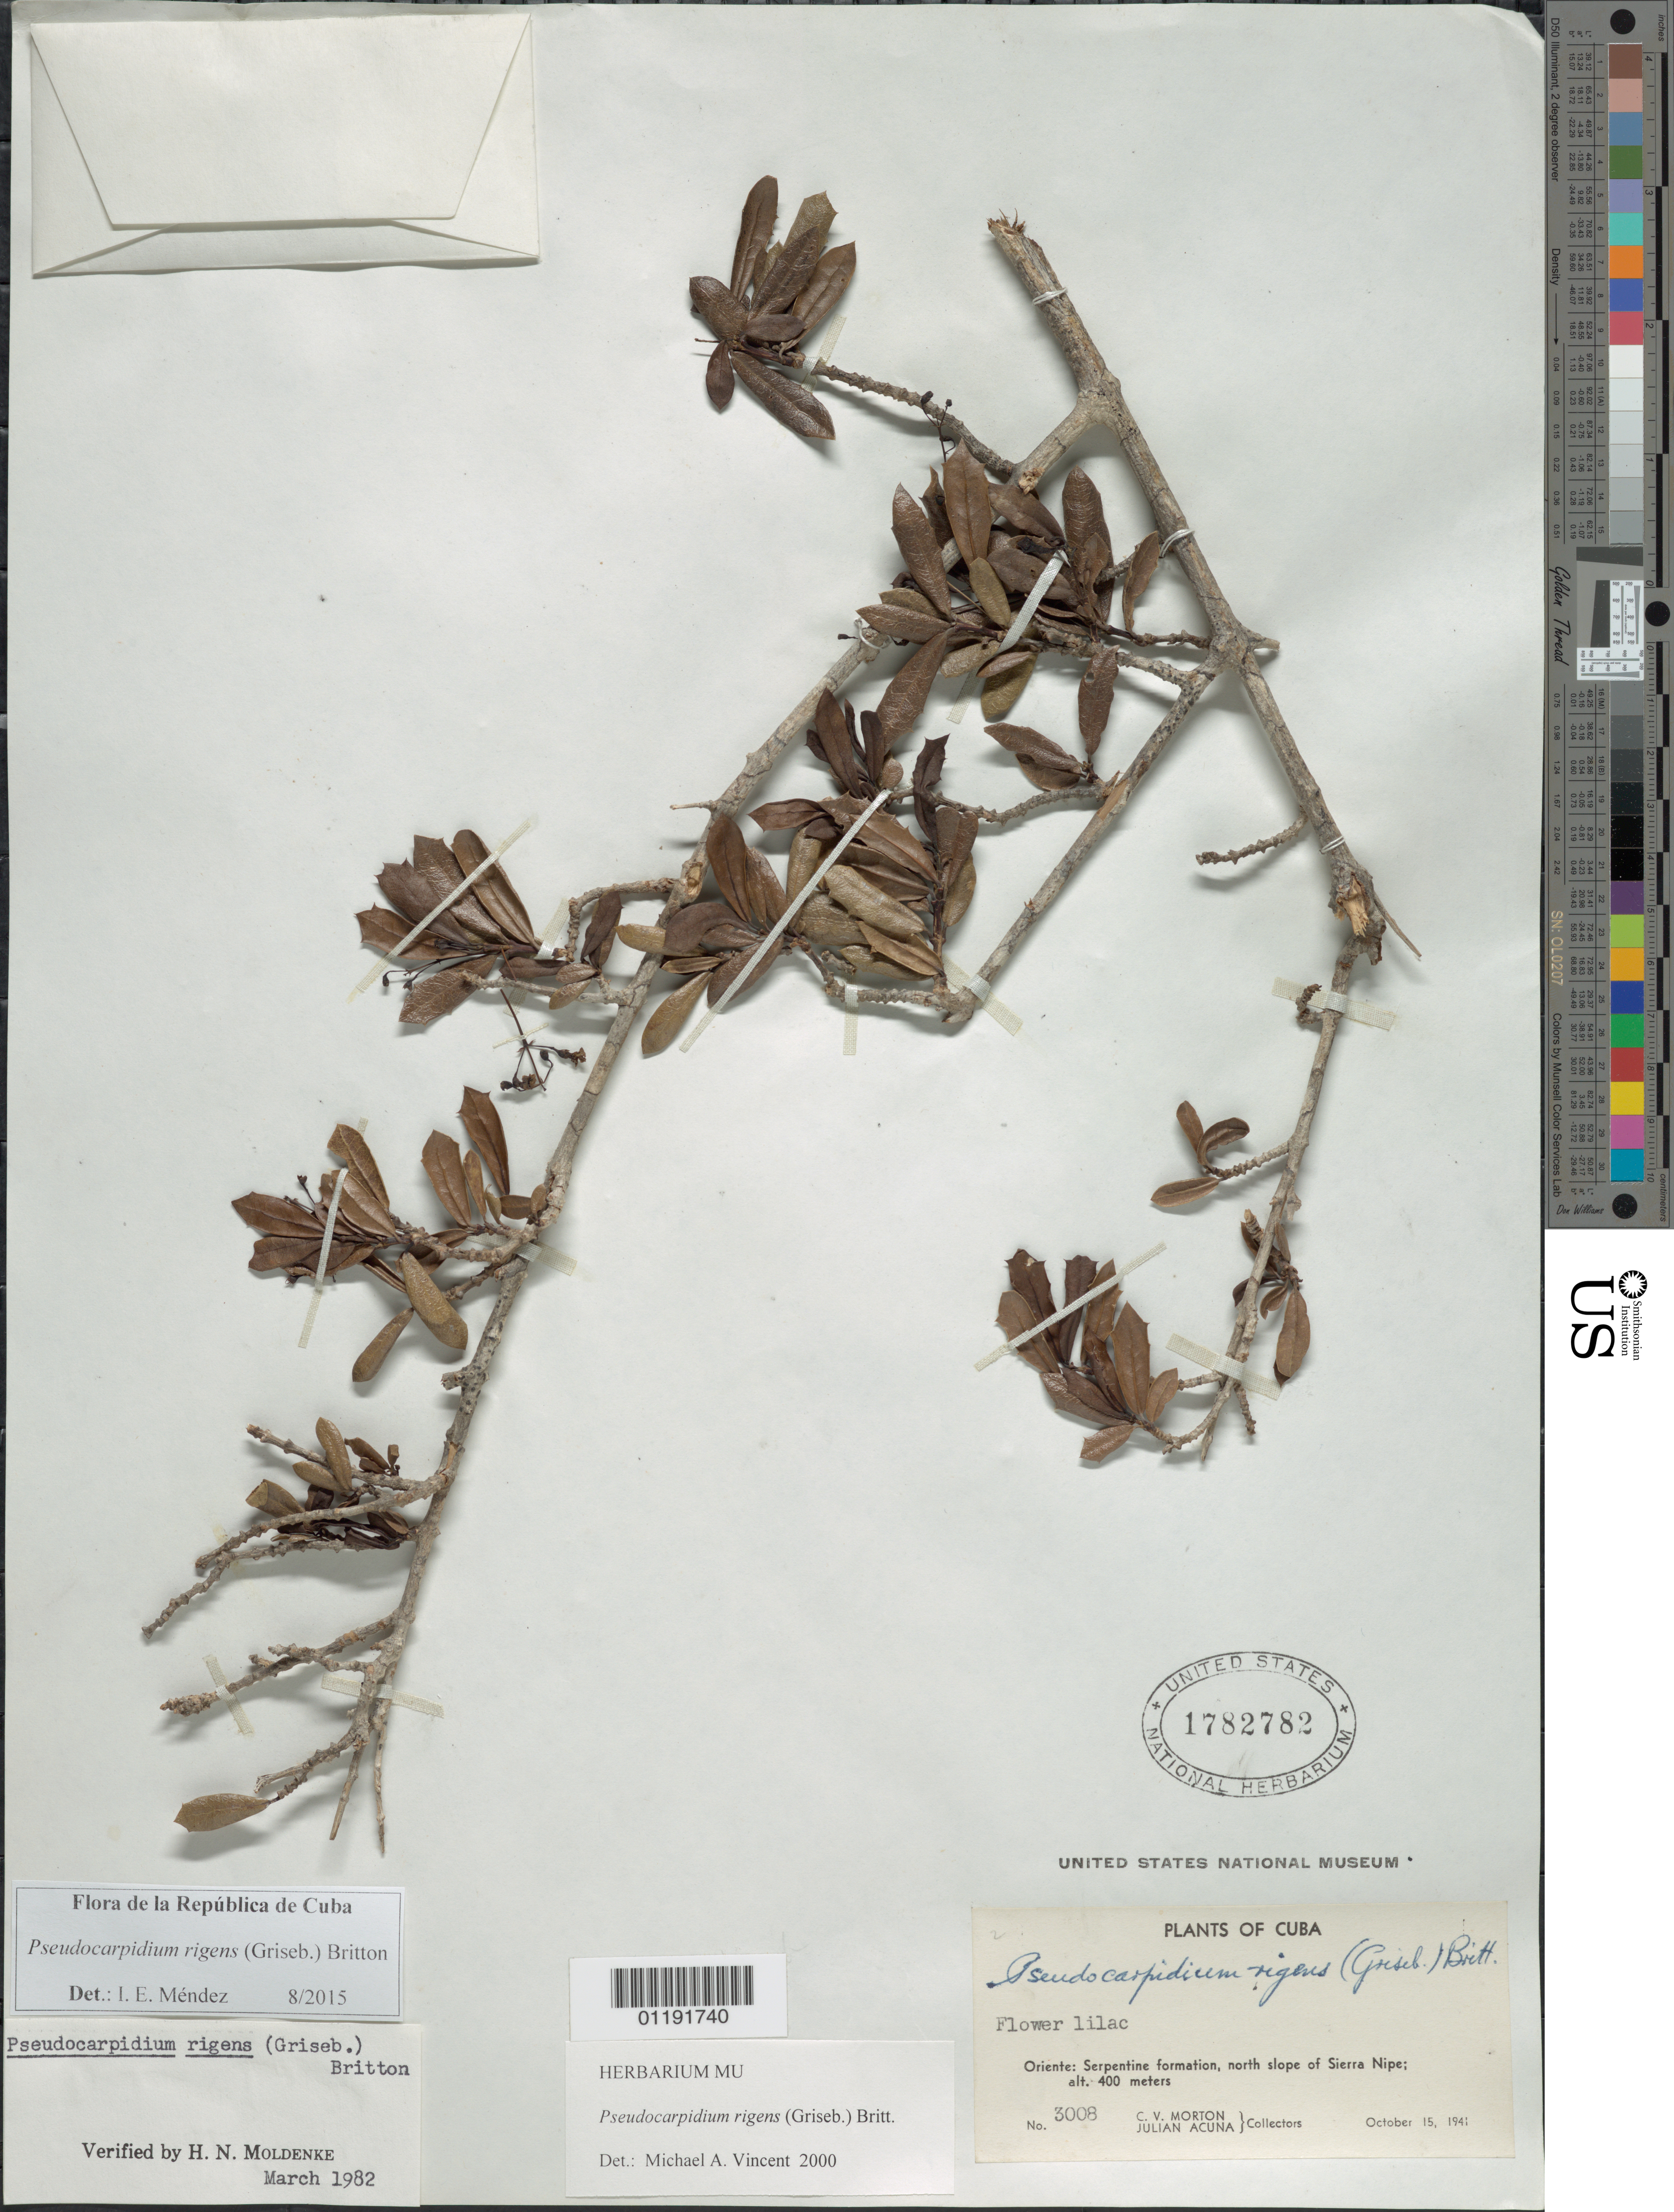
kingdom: Plantae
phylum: Tracheophyta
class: Magnoliopsida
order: Lamiales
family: Lamiaceae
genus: Pseudocarpidium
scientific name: Pseudocarpidium rigens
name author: (Griseb.) Britton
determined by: Méndez, I. E.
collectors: C. V. Morton & J. Acuña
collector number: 3008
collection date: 1941-10-15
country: Cuba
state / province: Holguín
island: Cuba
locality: Sierra Nipe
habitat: N slope of mountain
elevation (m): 400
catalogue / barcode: US 1782782